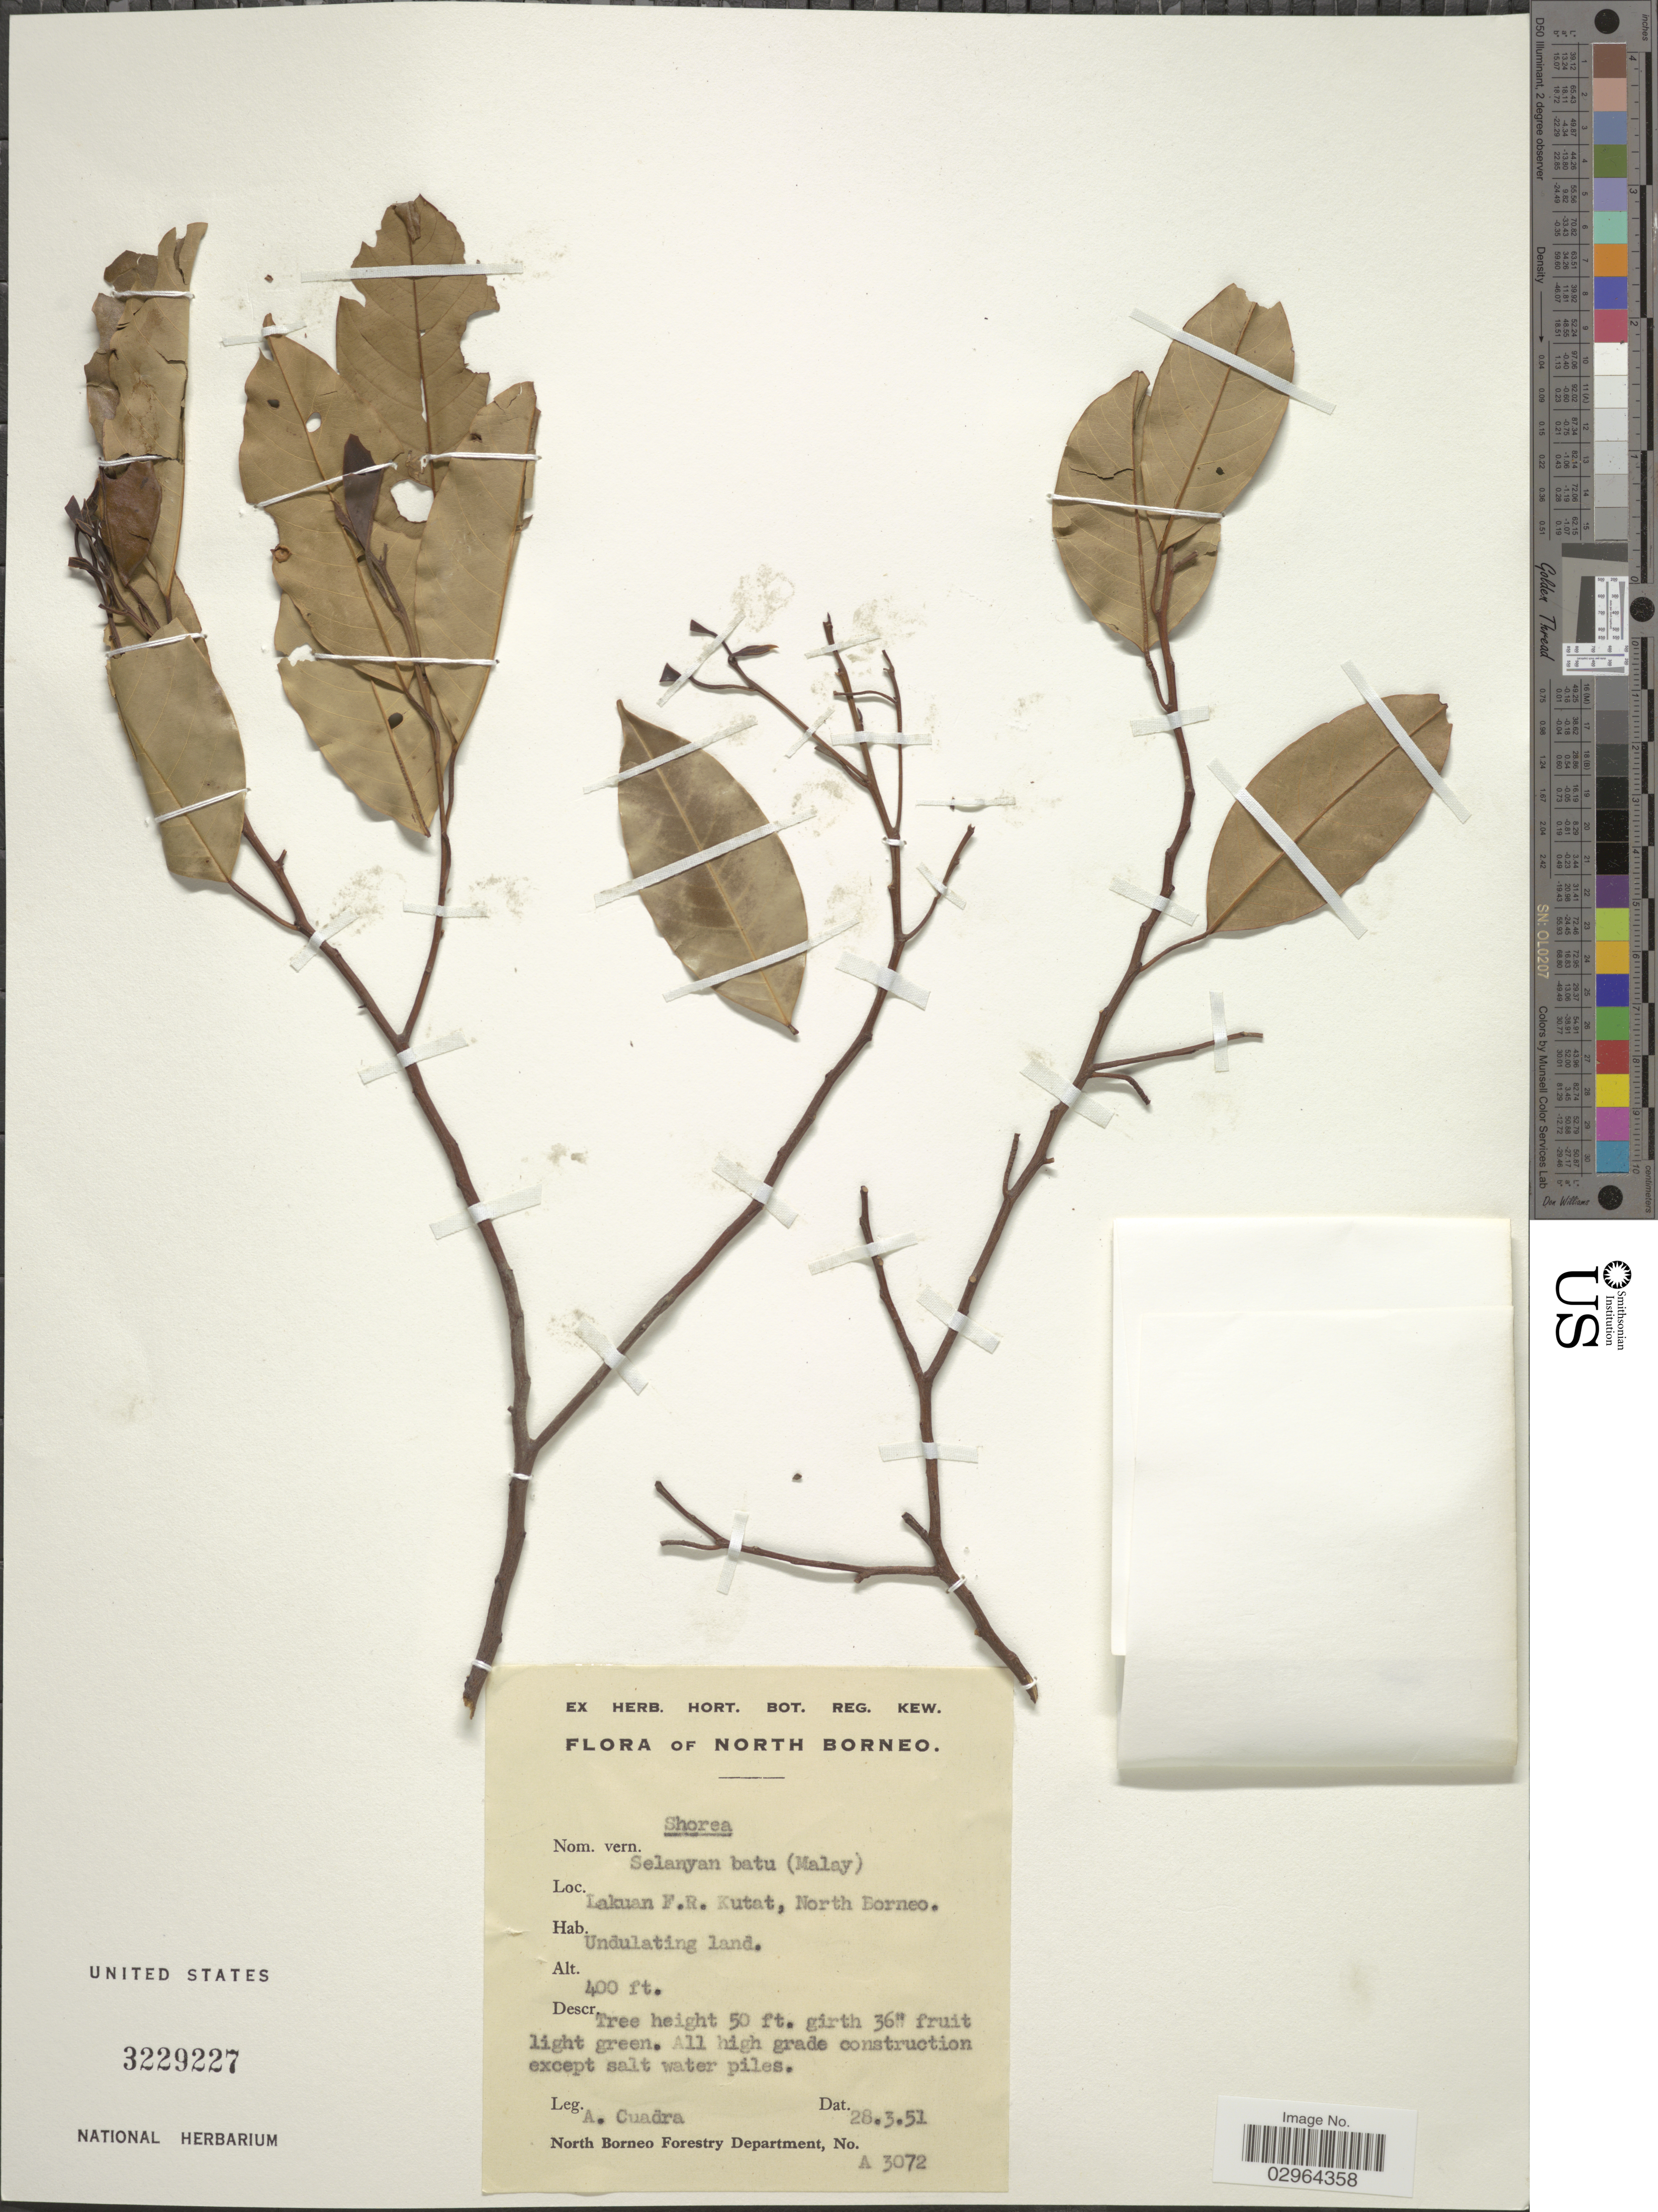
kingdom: Plantae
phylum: Tracheophyta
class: Magnoliopsida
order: Malvales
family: Dipterocarpaceae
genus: Anthoshorea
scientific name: Anthoshorea gratissima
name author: (Wall. ex Kurz) P.S. Ashton & J. Heck.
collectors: A. Cuadra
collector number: A3072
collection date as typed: Transcribed d/m/y: 28/3/51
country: Malaysia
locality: North Borneo. Lakuan F.R. Kutat.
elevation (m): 122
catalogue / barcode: US 3229227